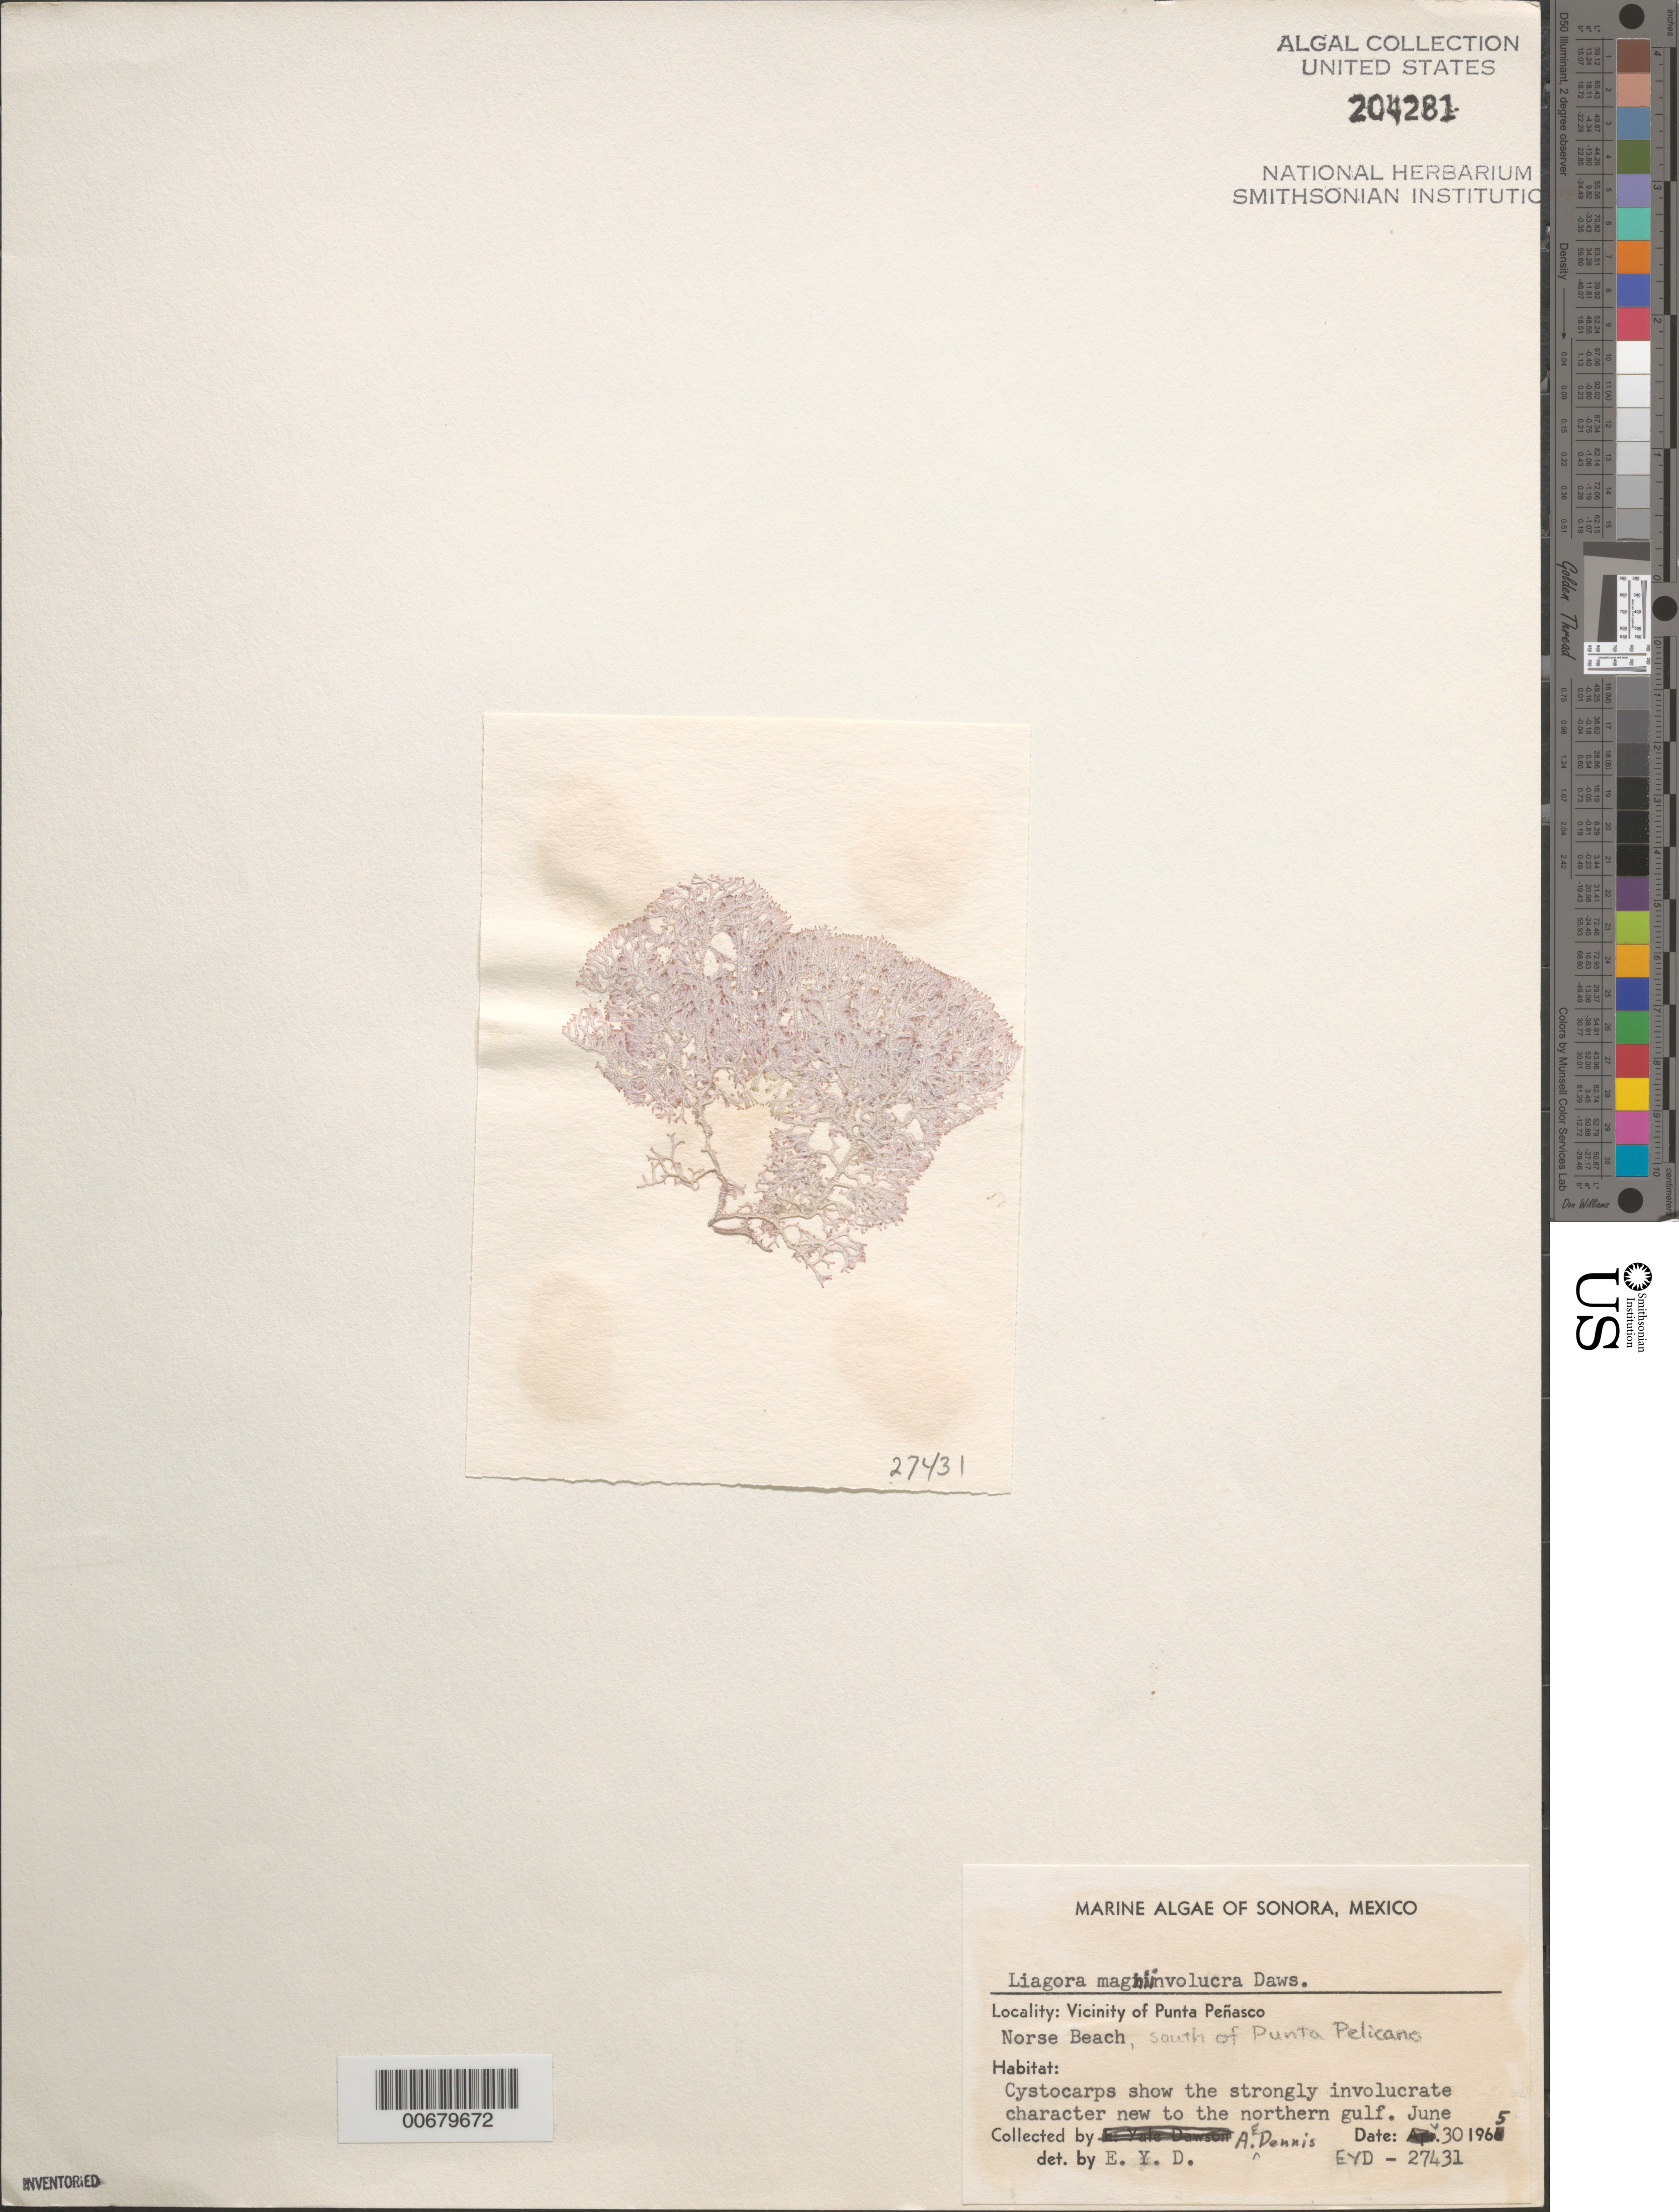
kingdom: Plantae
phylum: Rhodophyta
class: Florideophyceae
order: Nemaliales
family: Liagoraceae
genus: Liagora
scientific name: Liagora magniinvolucra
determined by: Dawson, E. Y.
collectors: A. Dennis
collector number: EYD 27431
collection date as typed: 30 Jun 1965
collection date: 1965-06-30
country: Mexico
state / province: Sonora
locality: Norse Beach, south of Punta Pelicano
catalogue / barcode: US 204281